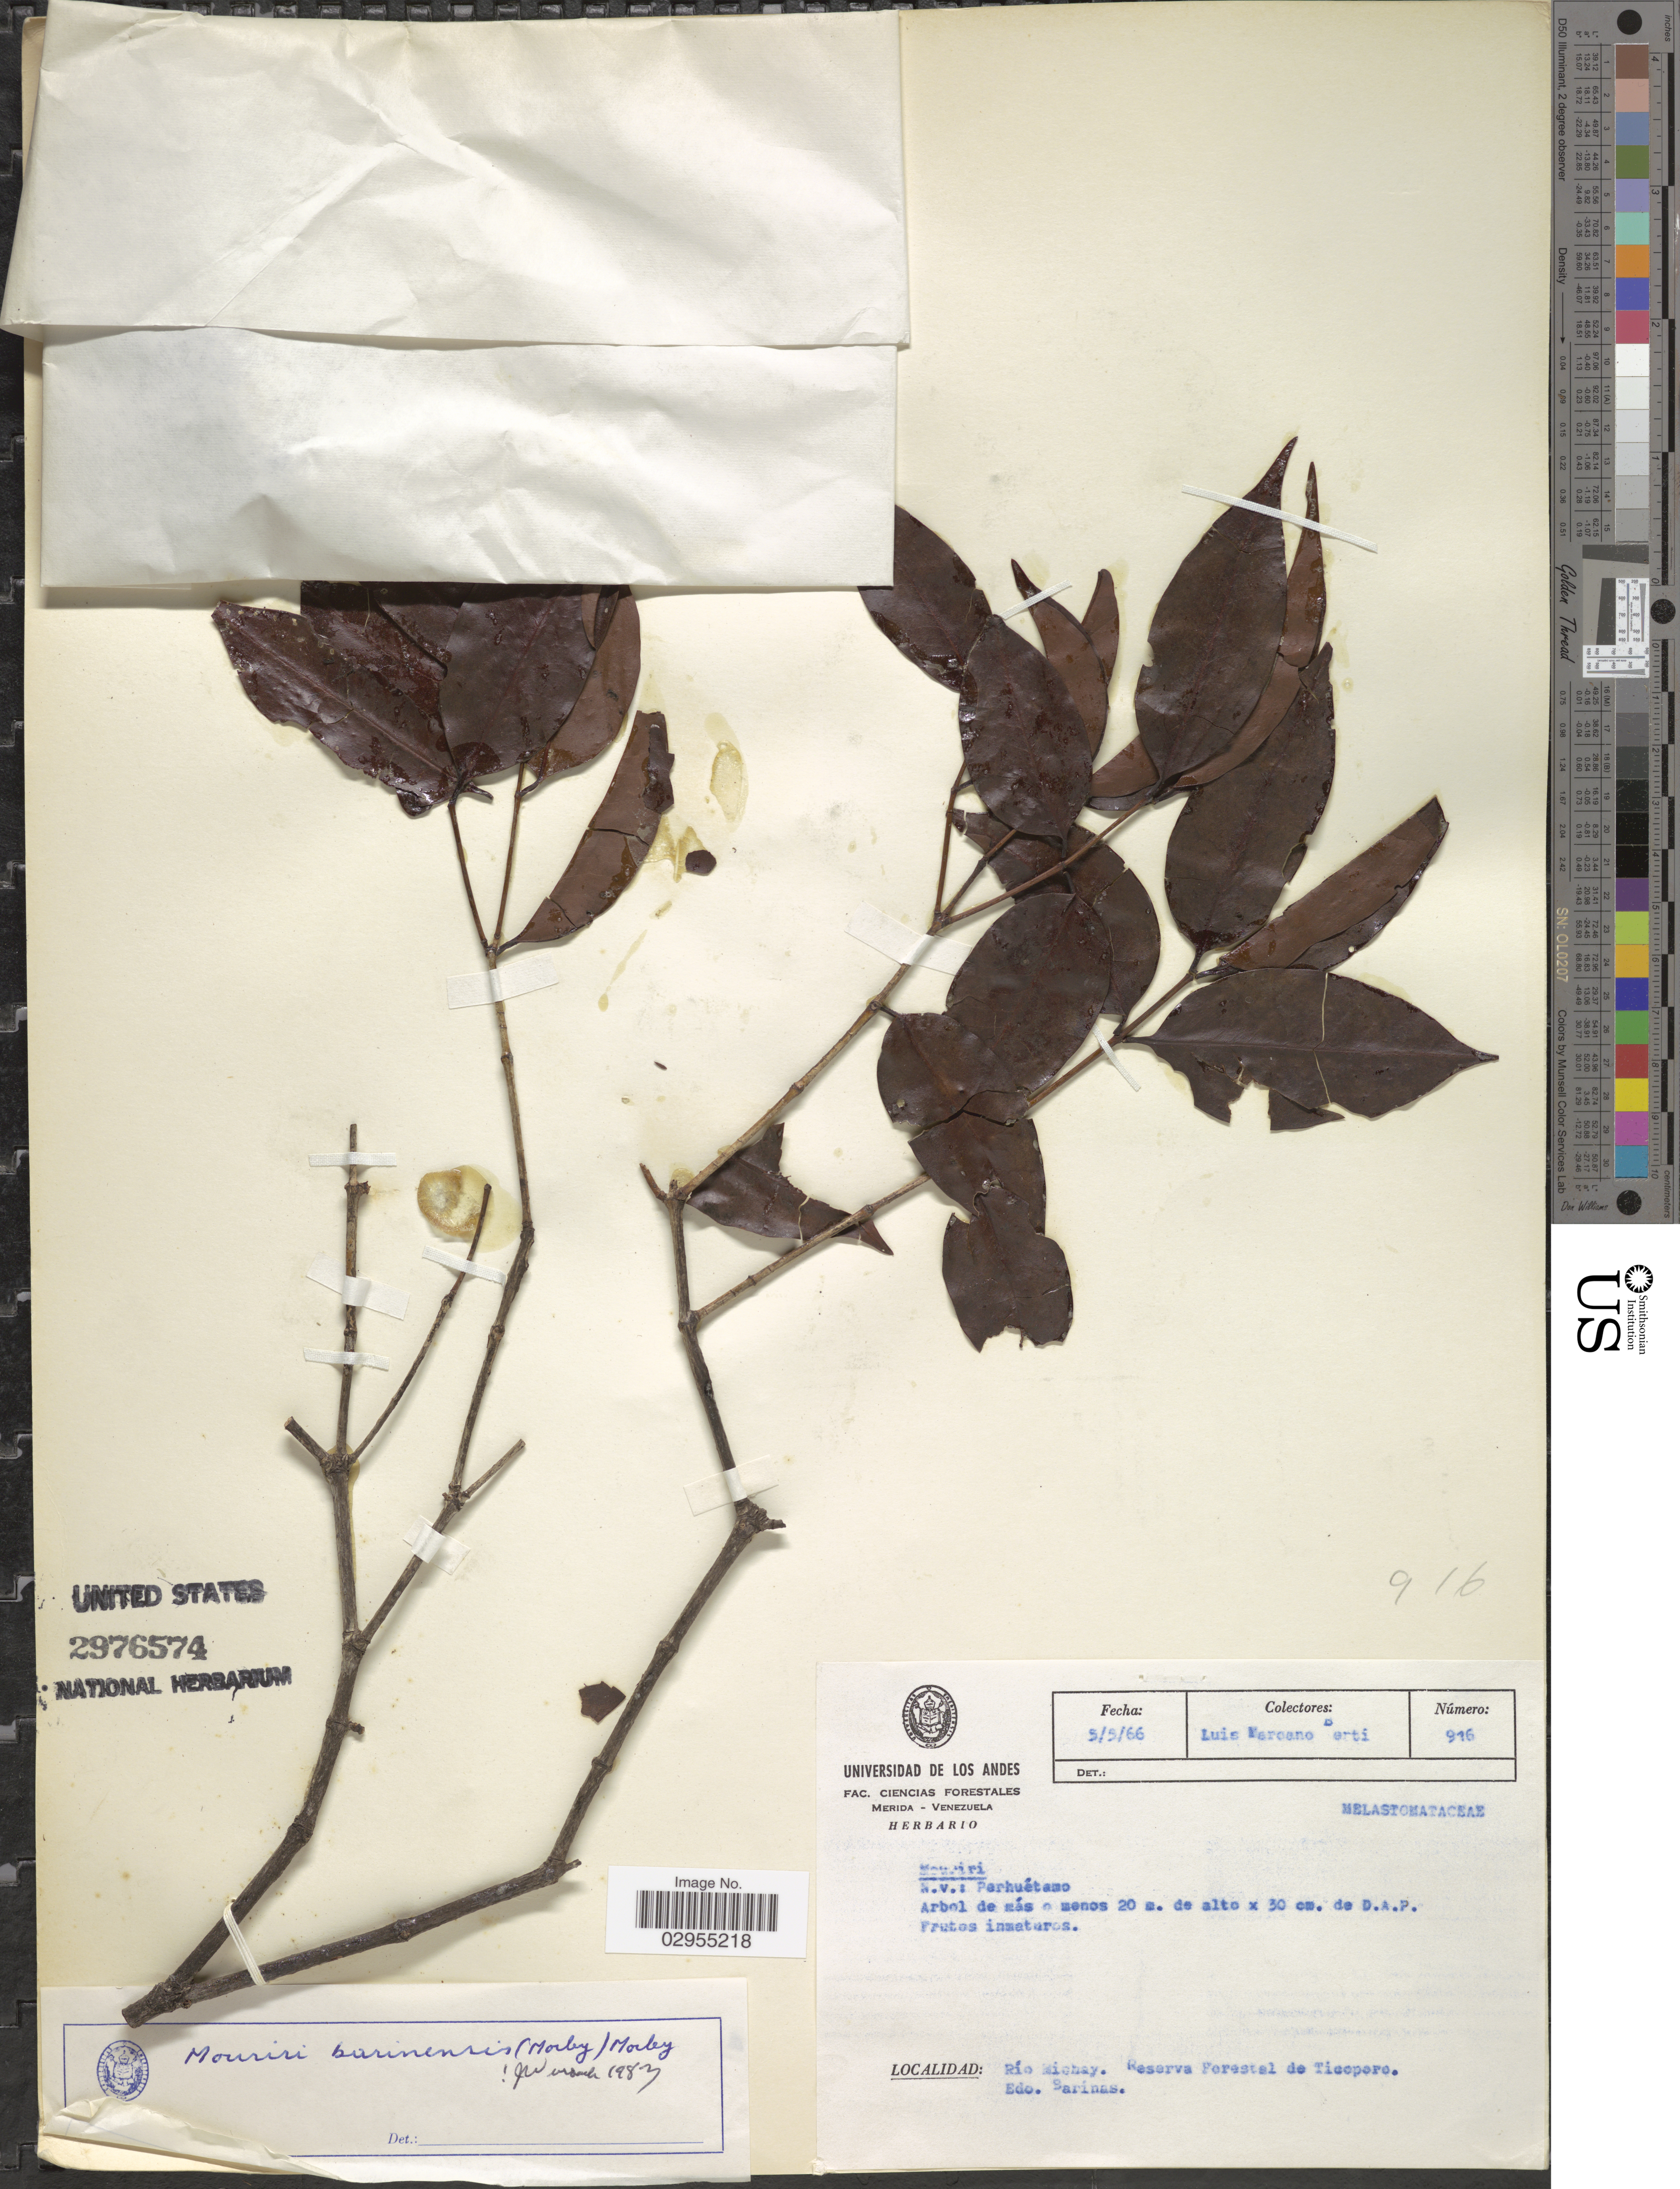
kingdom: Plantae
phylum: Tracheophyta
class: Magnoliopsida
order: Myrtales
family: Melastomataceae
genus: Mouriri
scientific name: Mouriri barinensis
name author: (Morley) Morley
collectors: L. Marcano-Berti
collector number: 916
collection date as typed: Transcribed d/m/y: 5/5/66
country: Venezuela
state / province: Barinas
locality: Río Michay. Reserva Forestal de Ticoporo.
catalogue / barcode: US 2976574